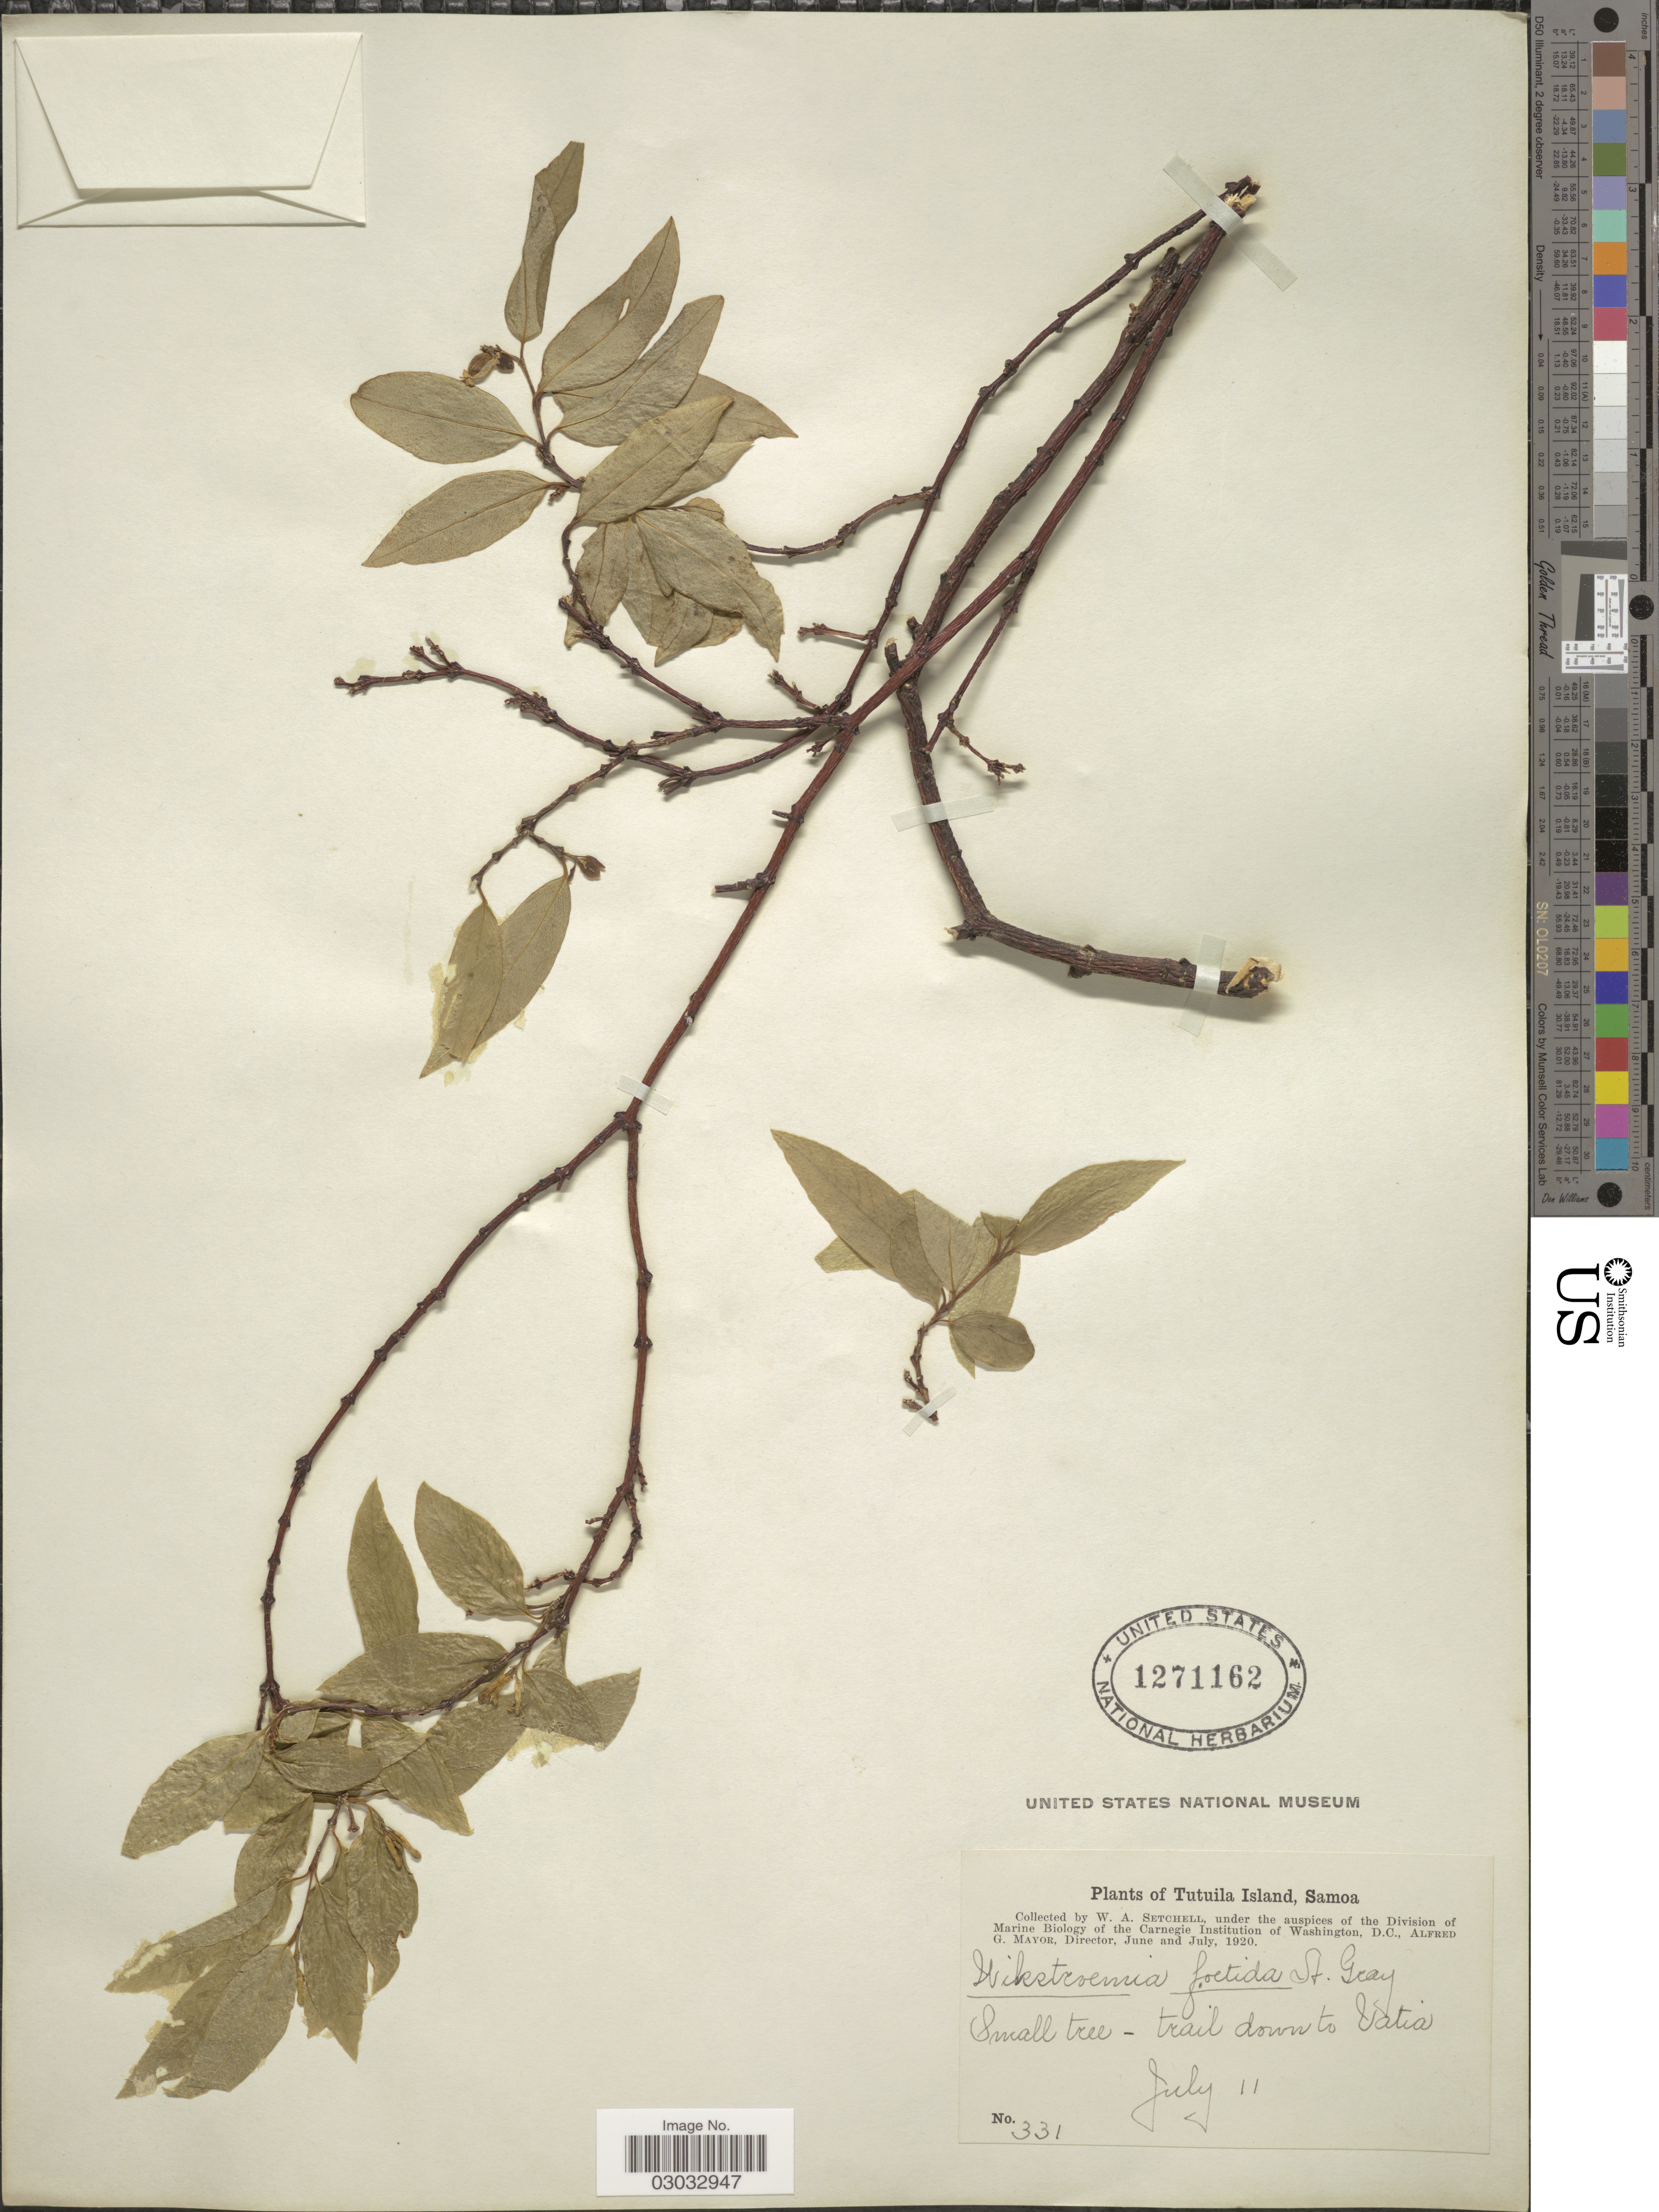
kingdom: Plantae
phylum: Tracheophyta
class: Magnoliopsida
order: Malvales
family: Thymelaeaceae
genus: Wikstroemia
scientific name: Wikstroemia coriacea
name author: Seem.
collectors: W. Setchell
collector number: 331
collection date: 1920-07-11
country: American Samoa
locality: Tutuila Island, Samoa, trail down to Vatia.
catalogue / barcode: US 1271162